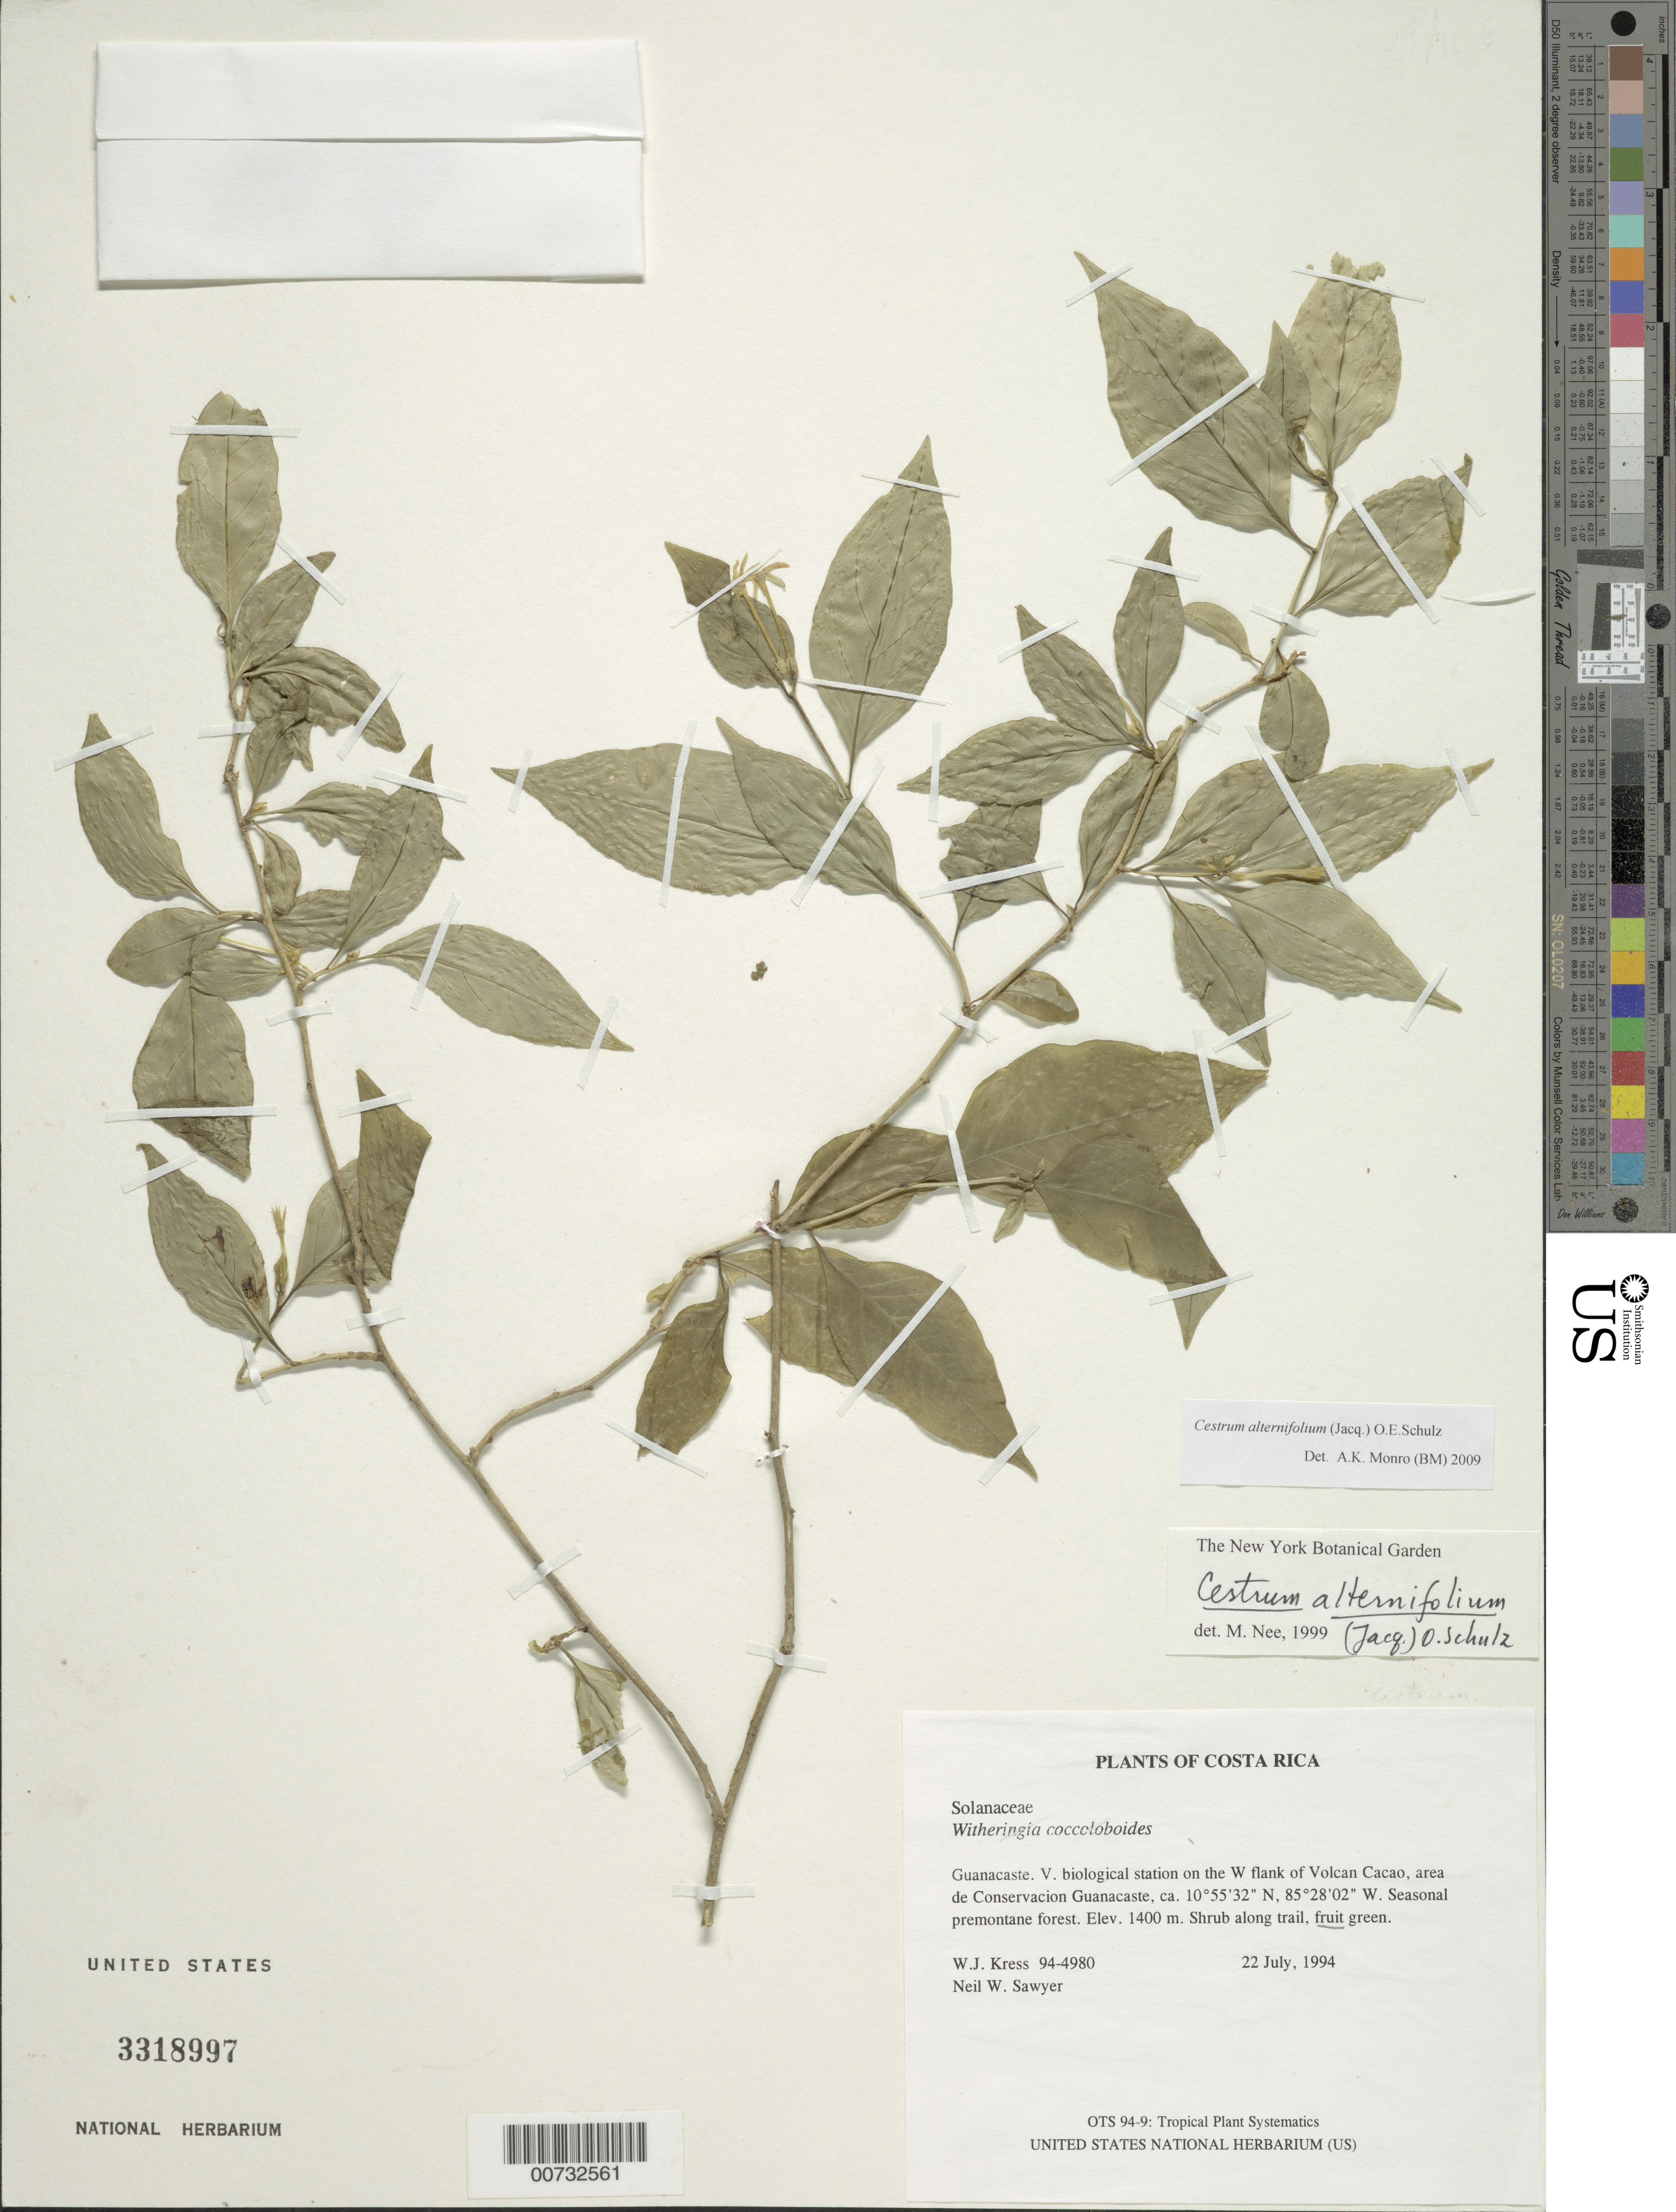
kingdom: Plantae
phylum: Tracheophyta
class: Magnoliopsida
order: Solanales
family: Solanaceae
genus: Cestrum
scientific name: Cestrum alternifolium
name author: (Jacq.) O.E. Schulz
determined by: Nee, Michael H.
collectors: W. J. Kress & N. W. Sawyer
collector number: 94-4980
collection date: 1994-07-22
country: Costa Rica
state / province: Guanacaste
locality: V. biological station on the W flank of Volcan Cacao, area de Conservacion Guanacaste. Seasonal premontane forest.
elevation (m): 1400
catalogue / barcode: US 3318997